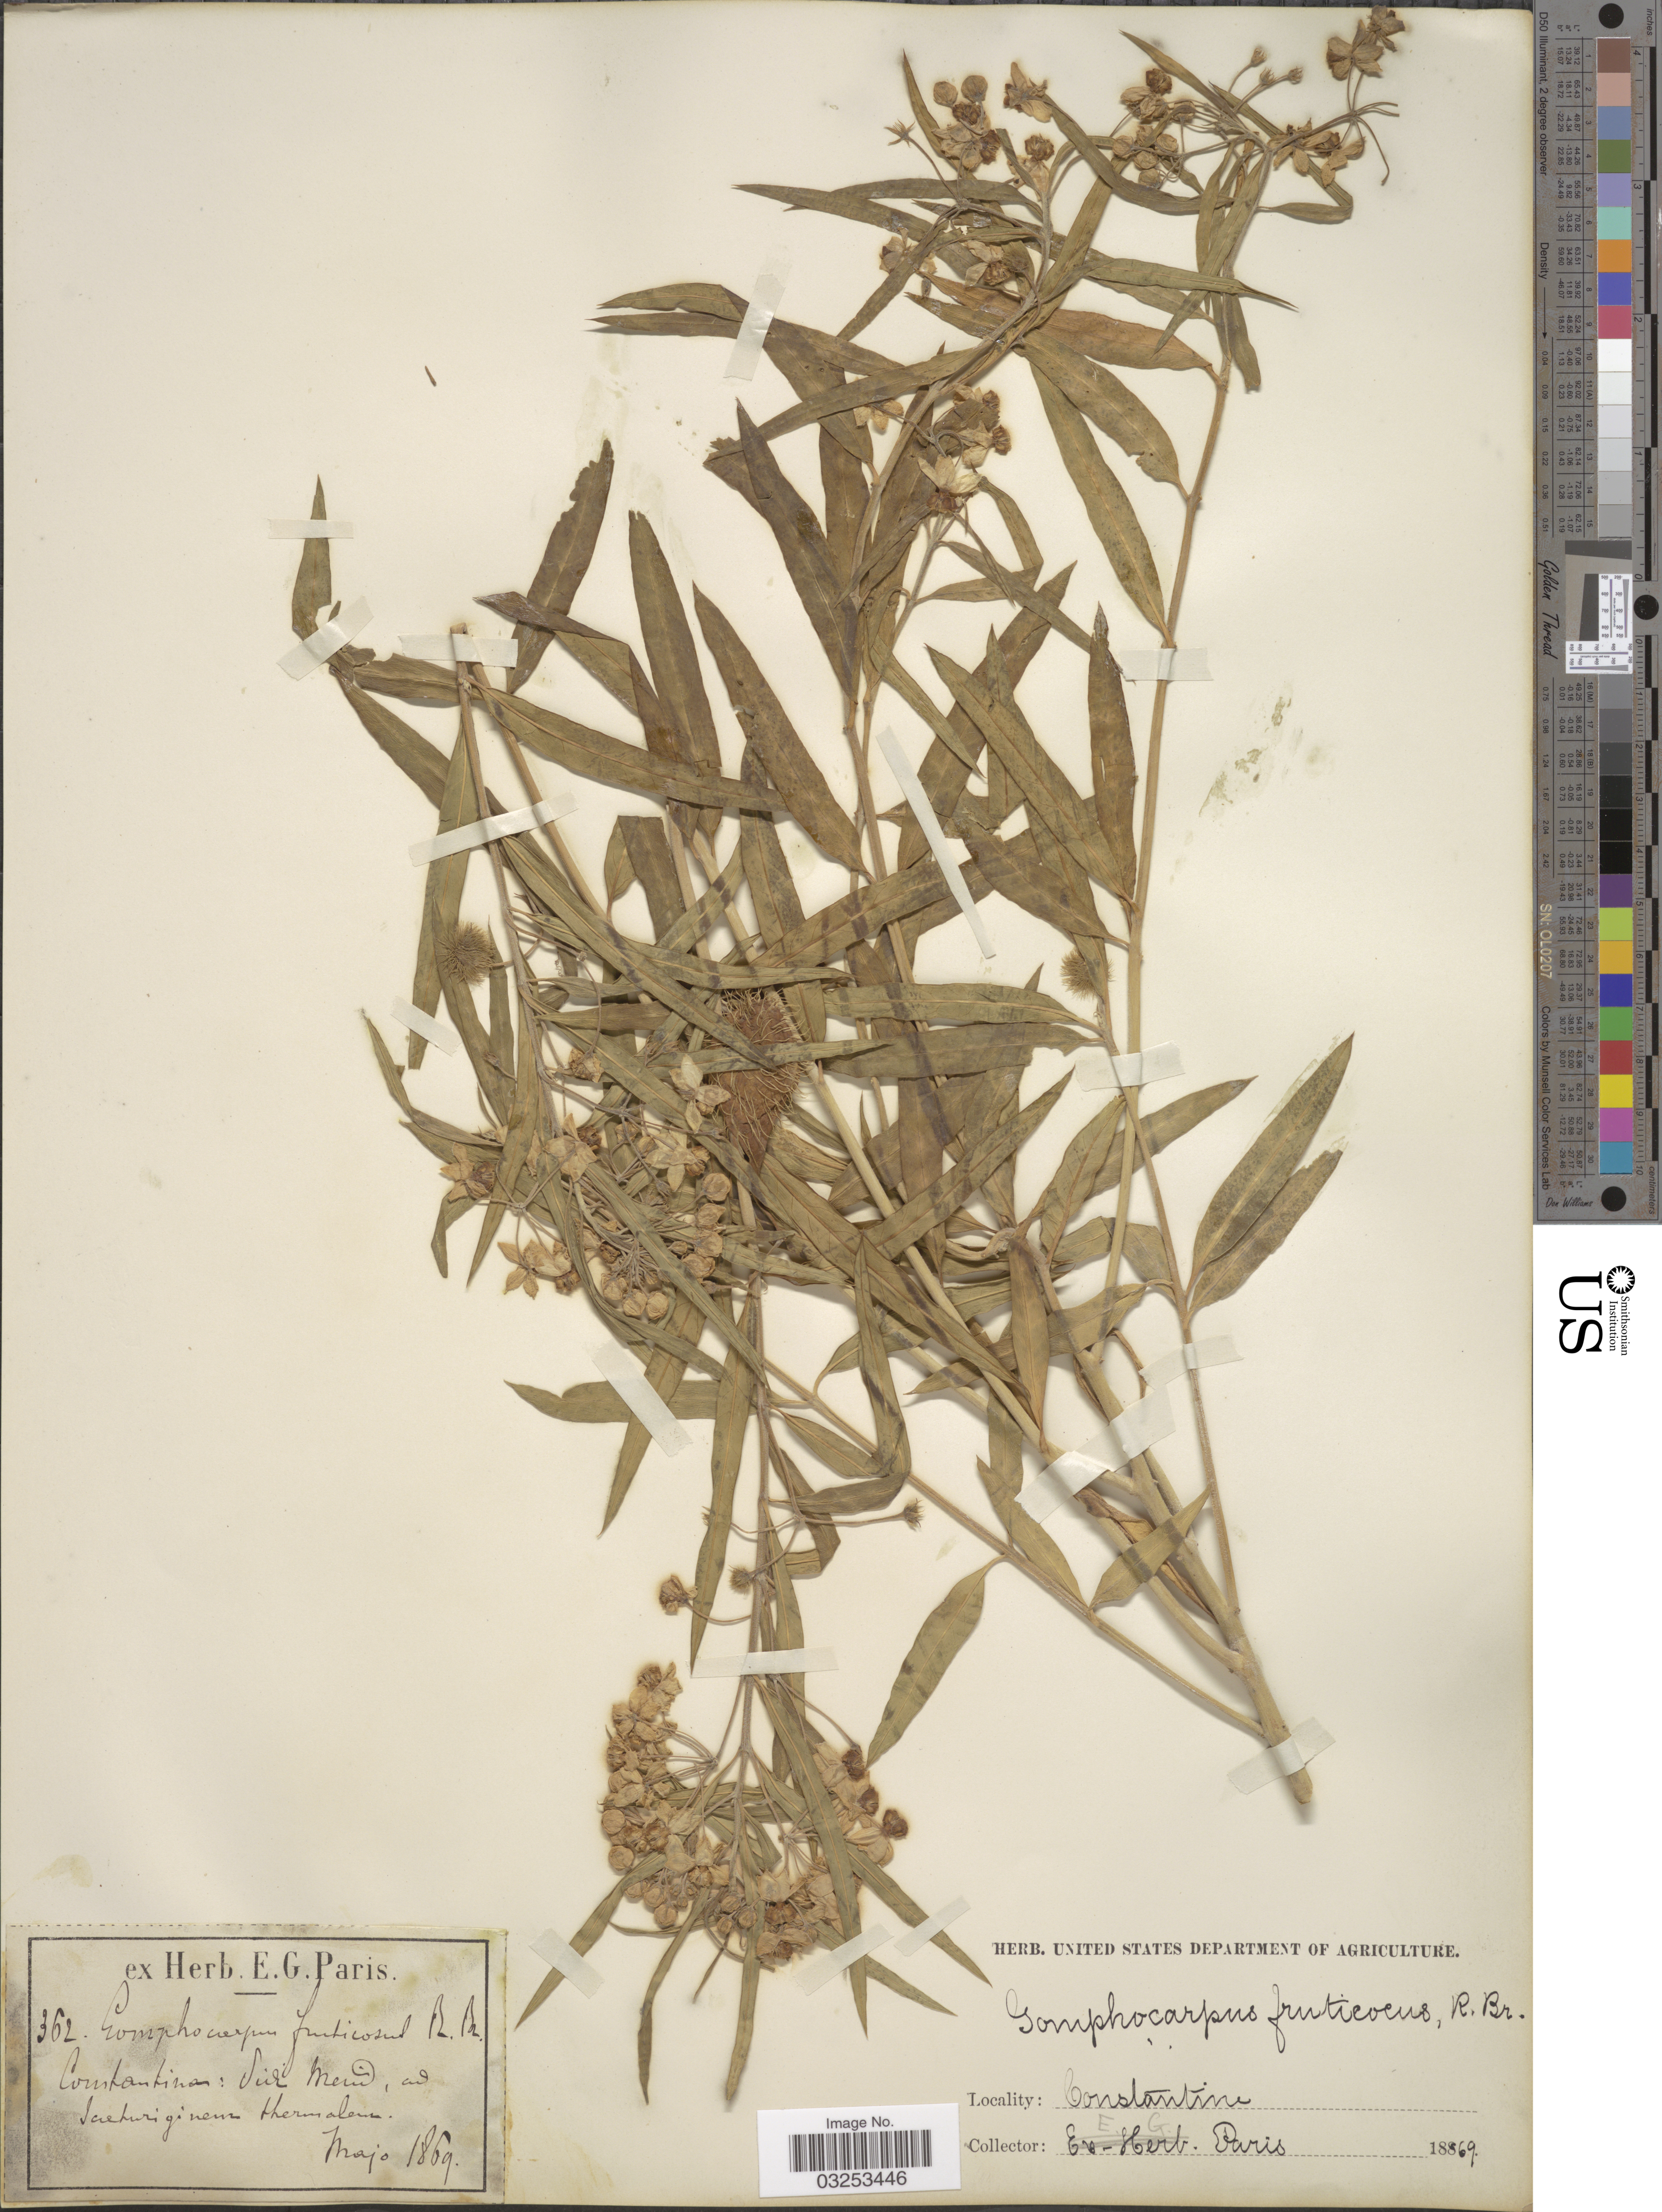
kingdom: Plantae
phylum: Tracheophyta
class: Magnoliopsida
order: Gentianales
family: Apocynaceae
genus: Gomphocarpus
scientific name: Gomphocarpus fruticosus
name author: (L.) W.T. Aiton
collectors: Paris, E.G.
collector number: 362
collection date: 1869-05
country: Algeria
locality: Constantine: Sur Merid.